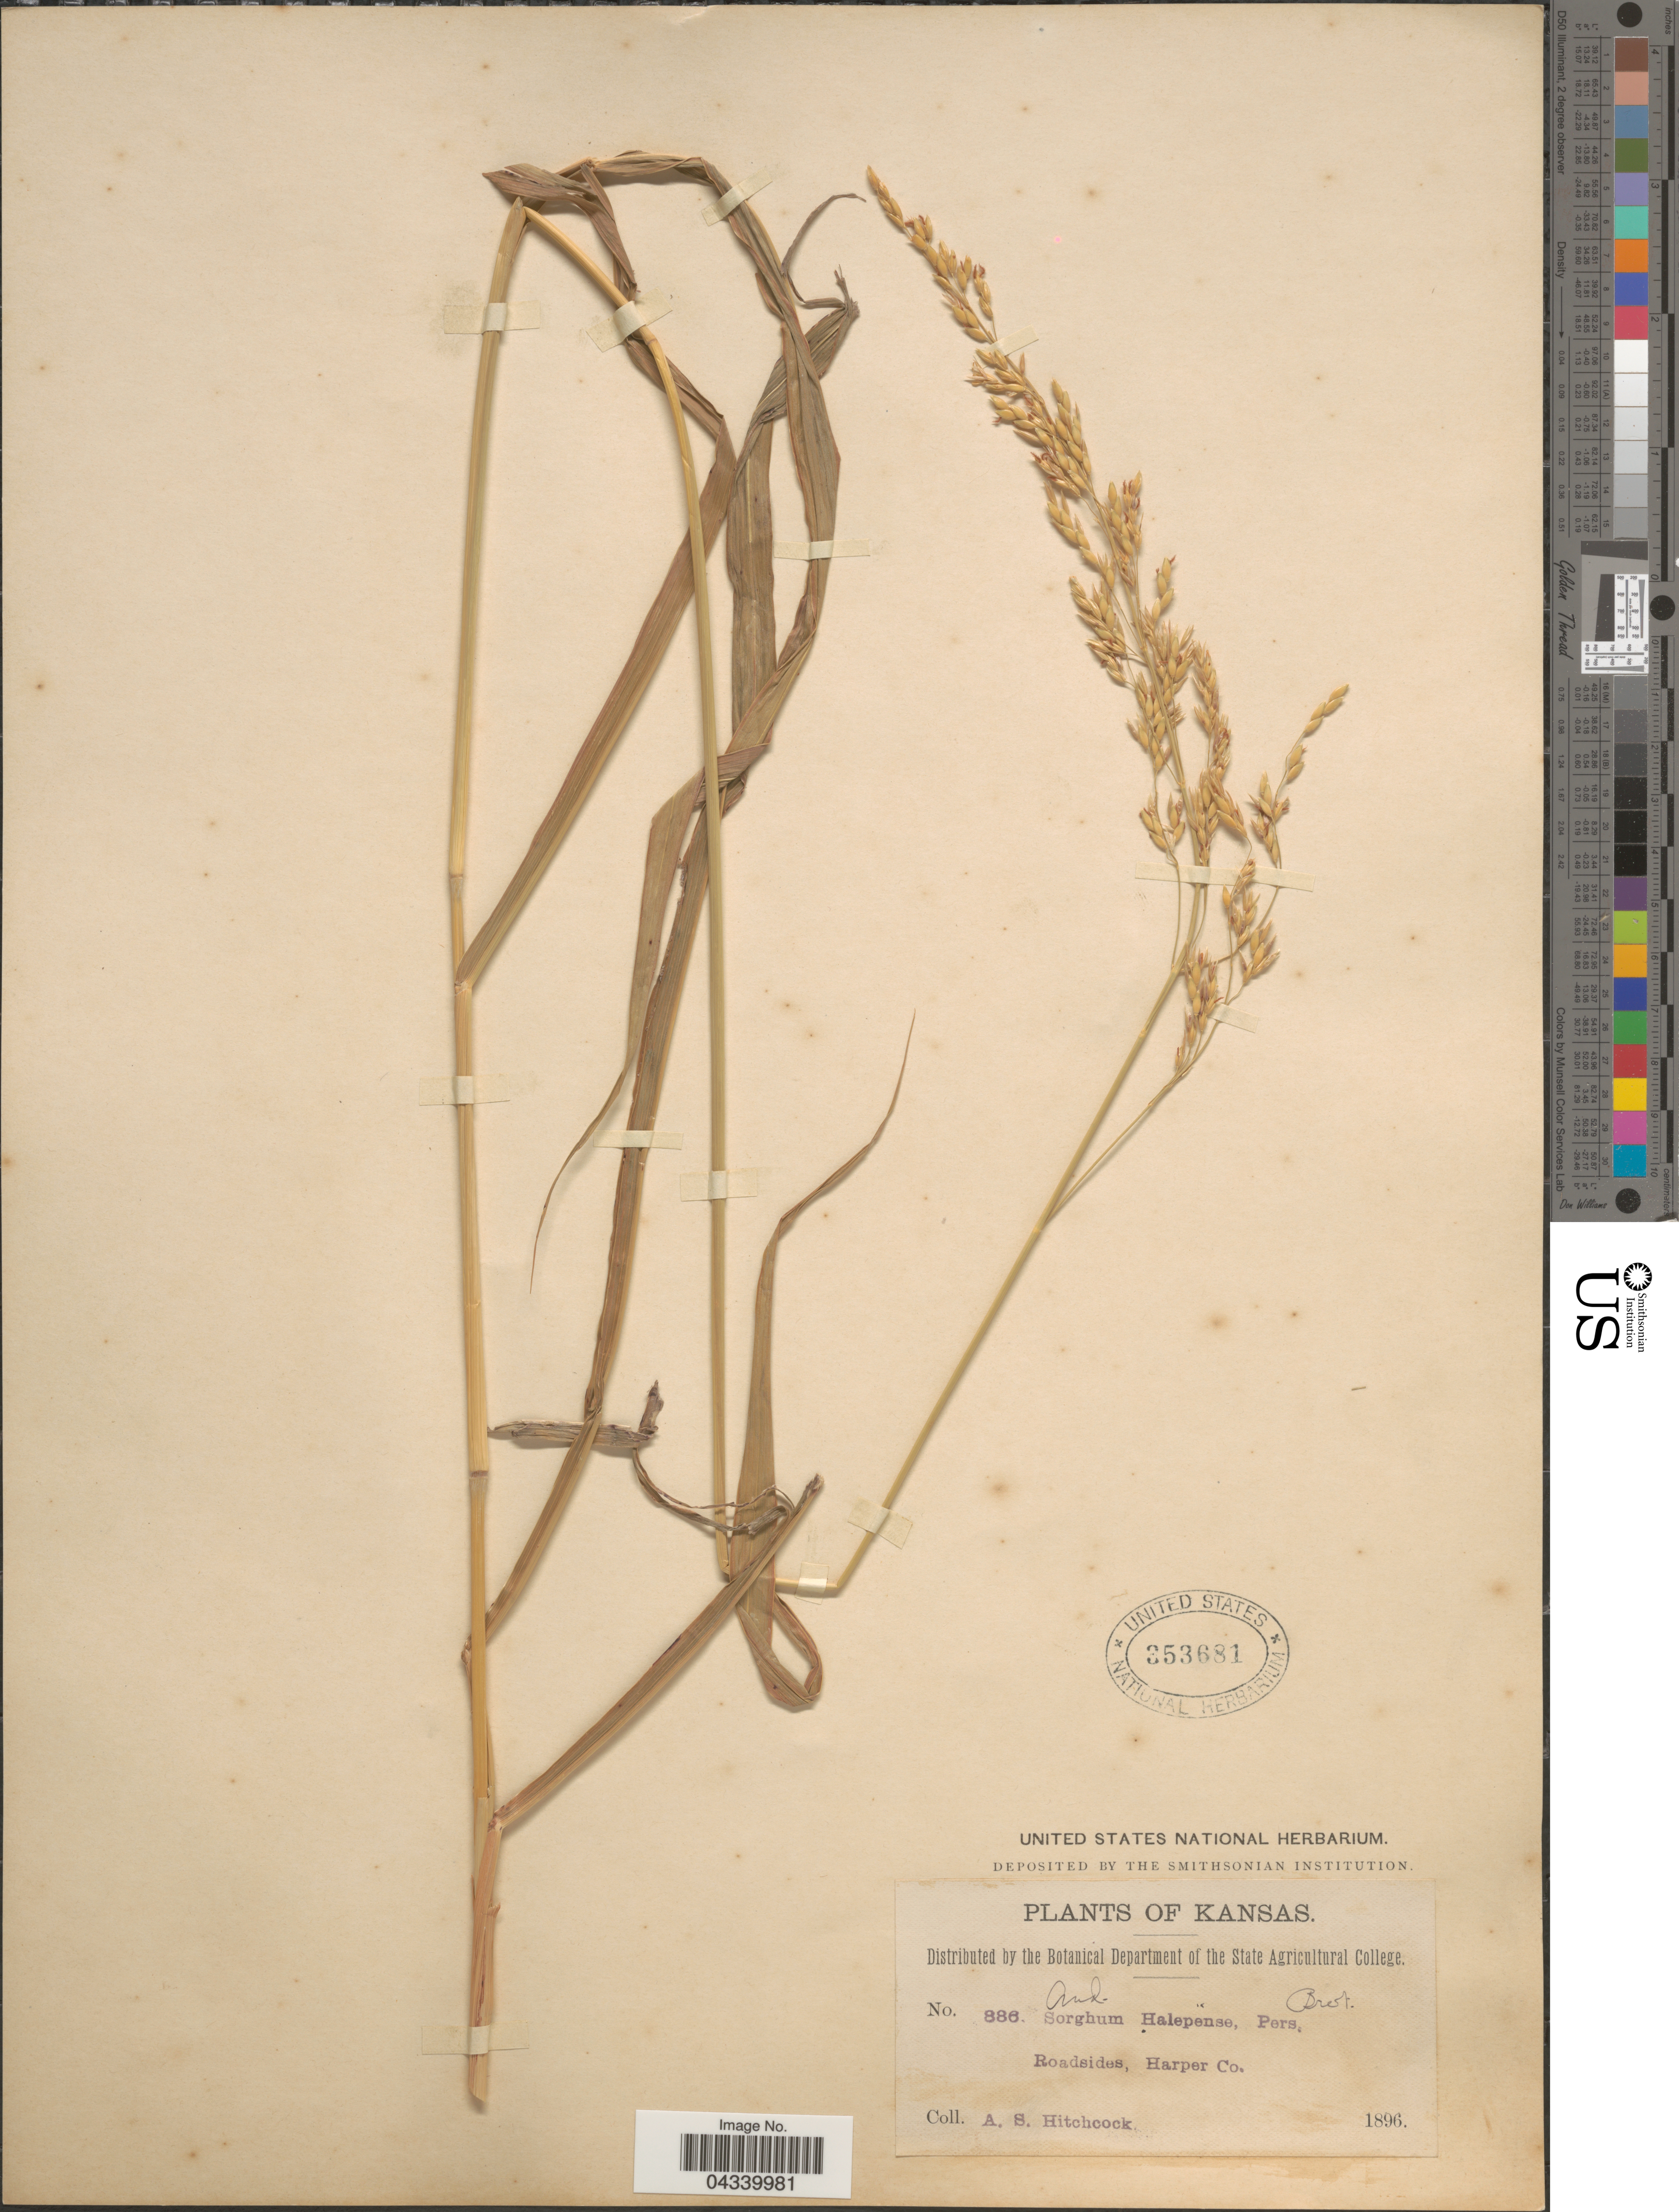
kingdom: Plantae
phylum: Tracheophyta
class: Liliopsida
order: Poales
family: Poaceae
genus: Sorghum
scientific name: Sorghum halepense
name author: (L.) Pers.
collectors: A. S. Hitchcock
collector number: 886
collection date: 1896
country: United States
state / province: Kansas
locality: Roadsides, Harper Co.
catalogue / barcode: US 353681